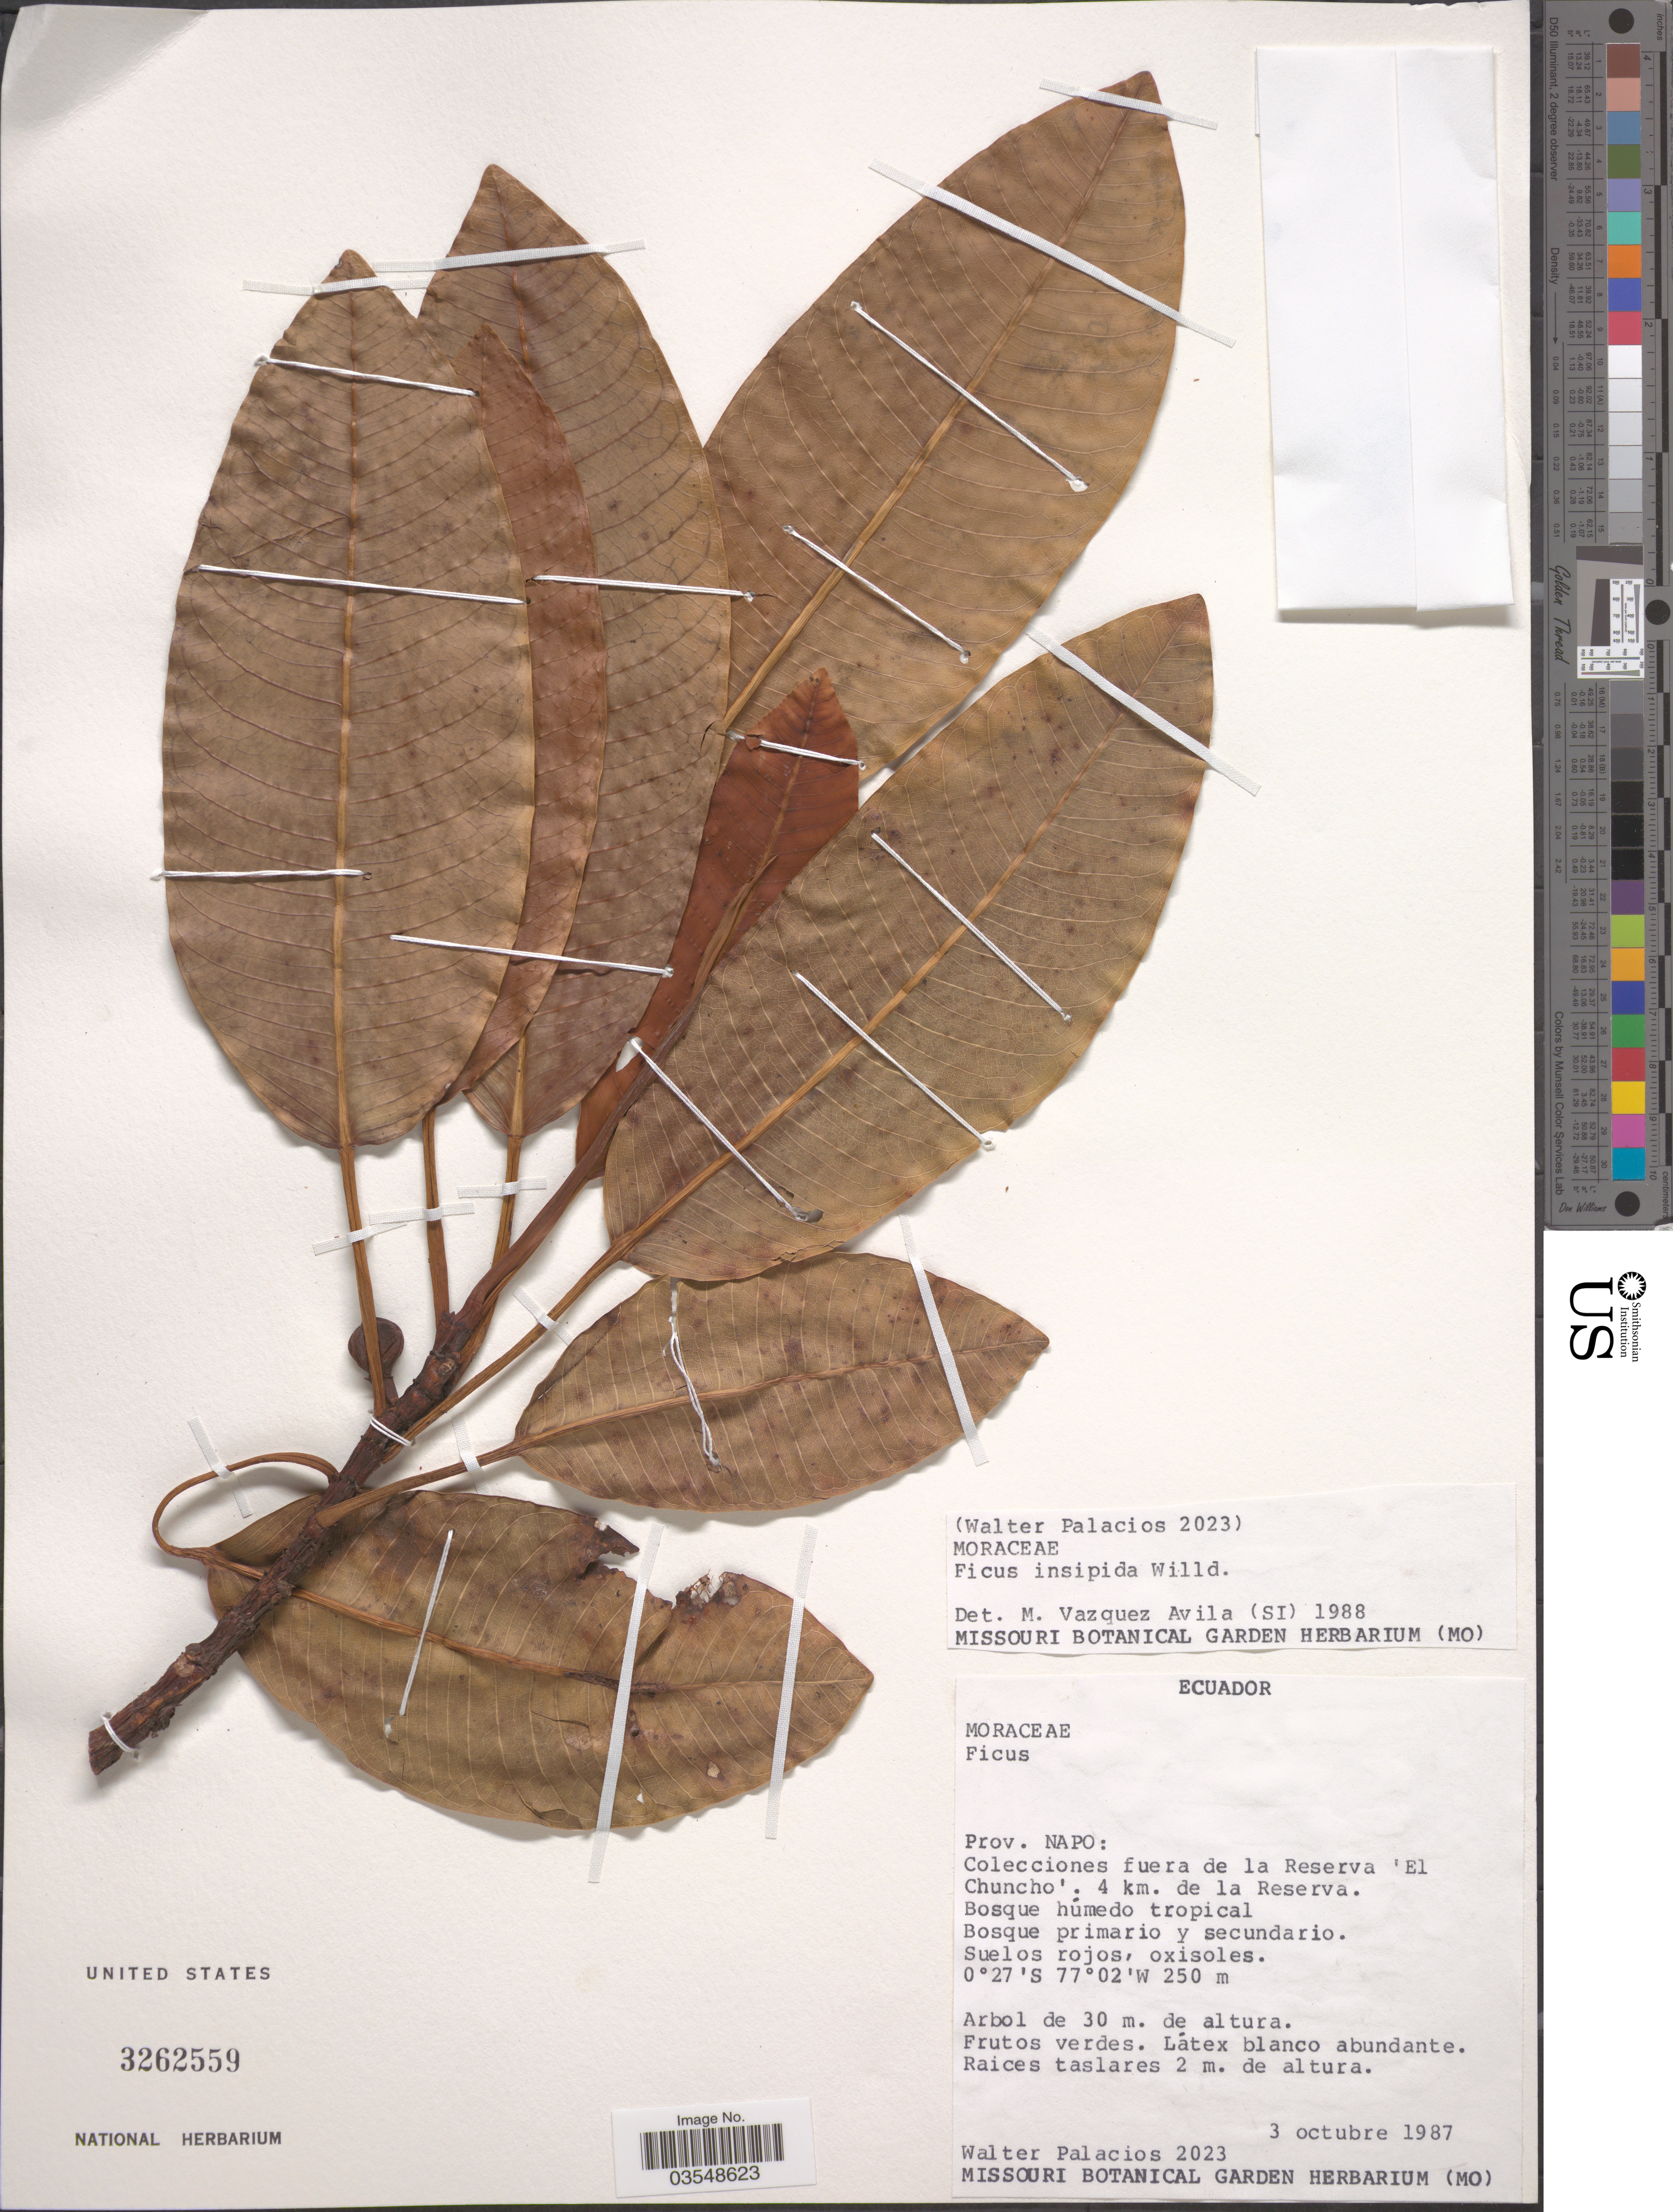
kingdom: Plantae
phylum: Tracheophyta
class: Magnoliopsida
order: Rosales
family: Moraceae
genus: Ficus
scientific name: Ficus insipida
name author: Willd.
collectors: W. Palacios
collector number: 2023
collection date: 1987-10-03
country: Ecuador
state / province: Napo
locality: Colecciones fuera de la Reserva 'El Chuncho': 4 km. de la Reserva.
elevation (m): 250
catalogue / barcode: US 3262559